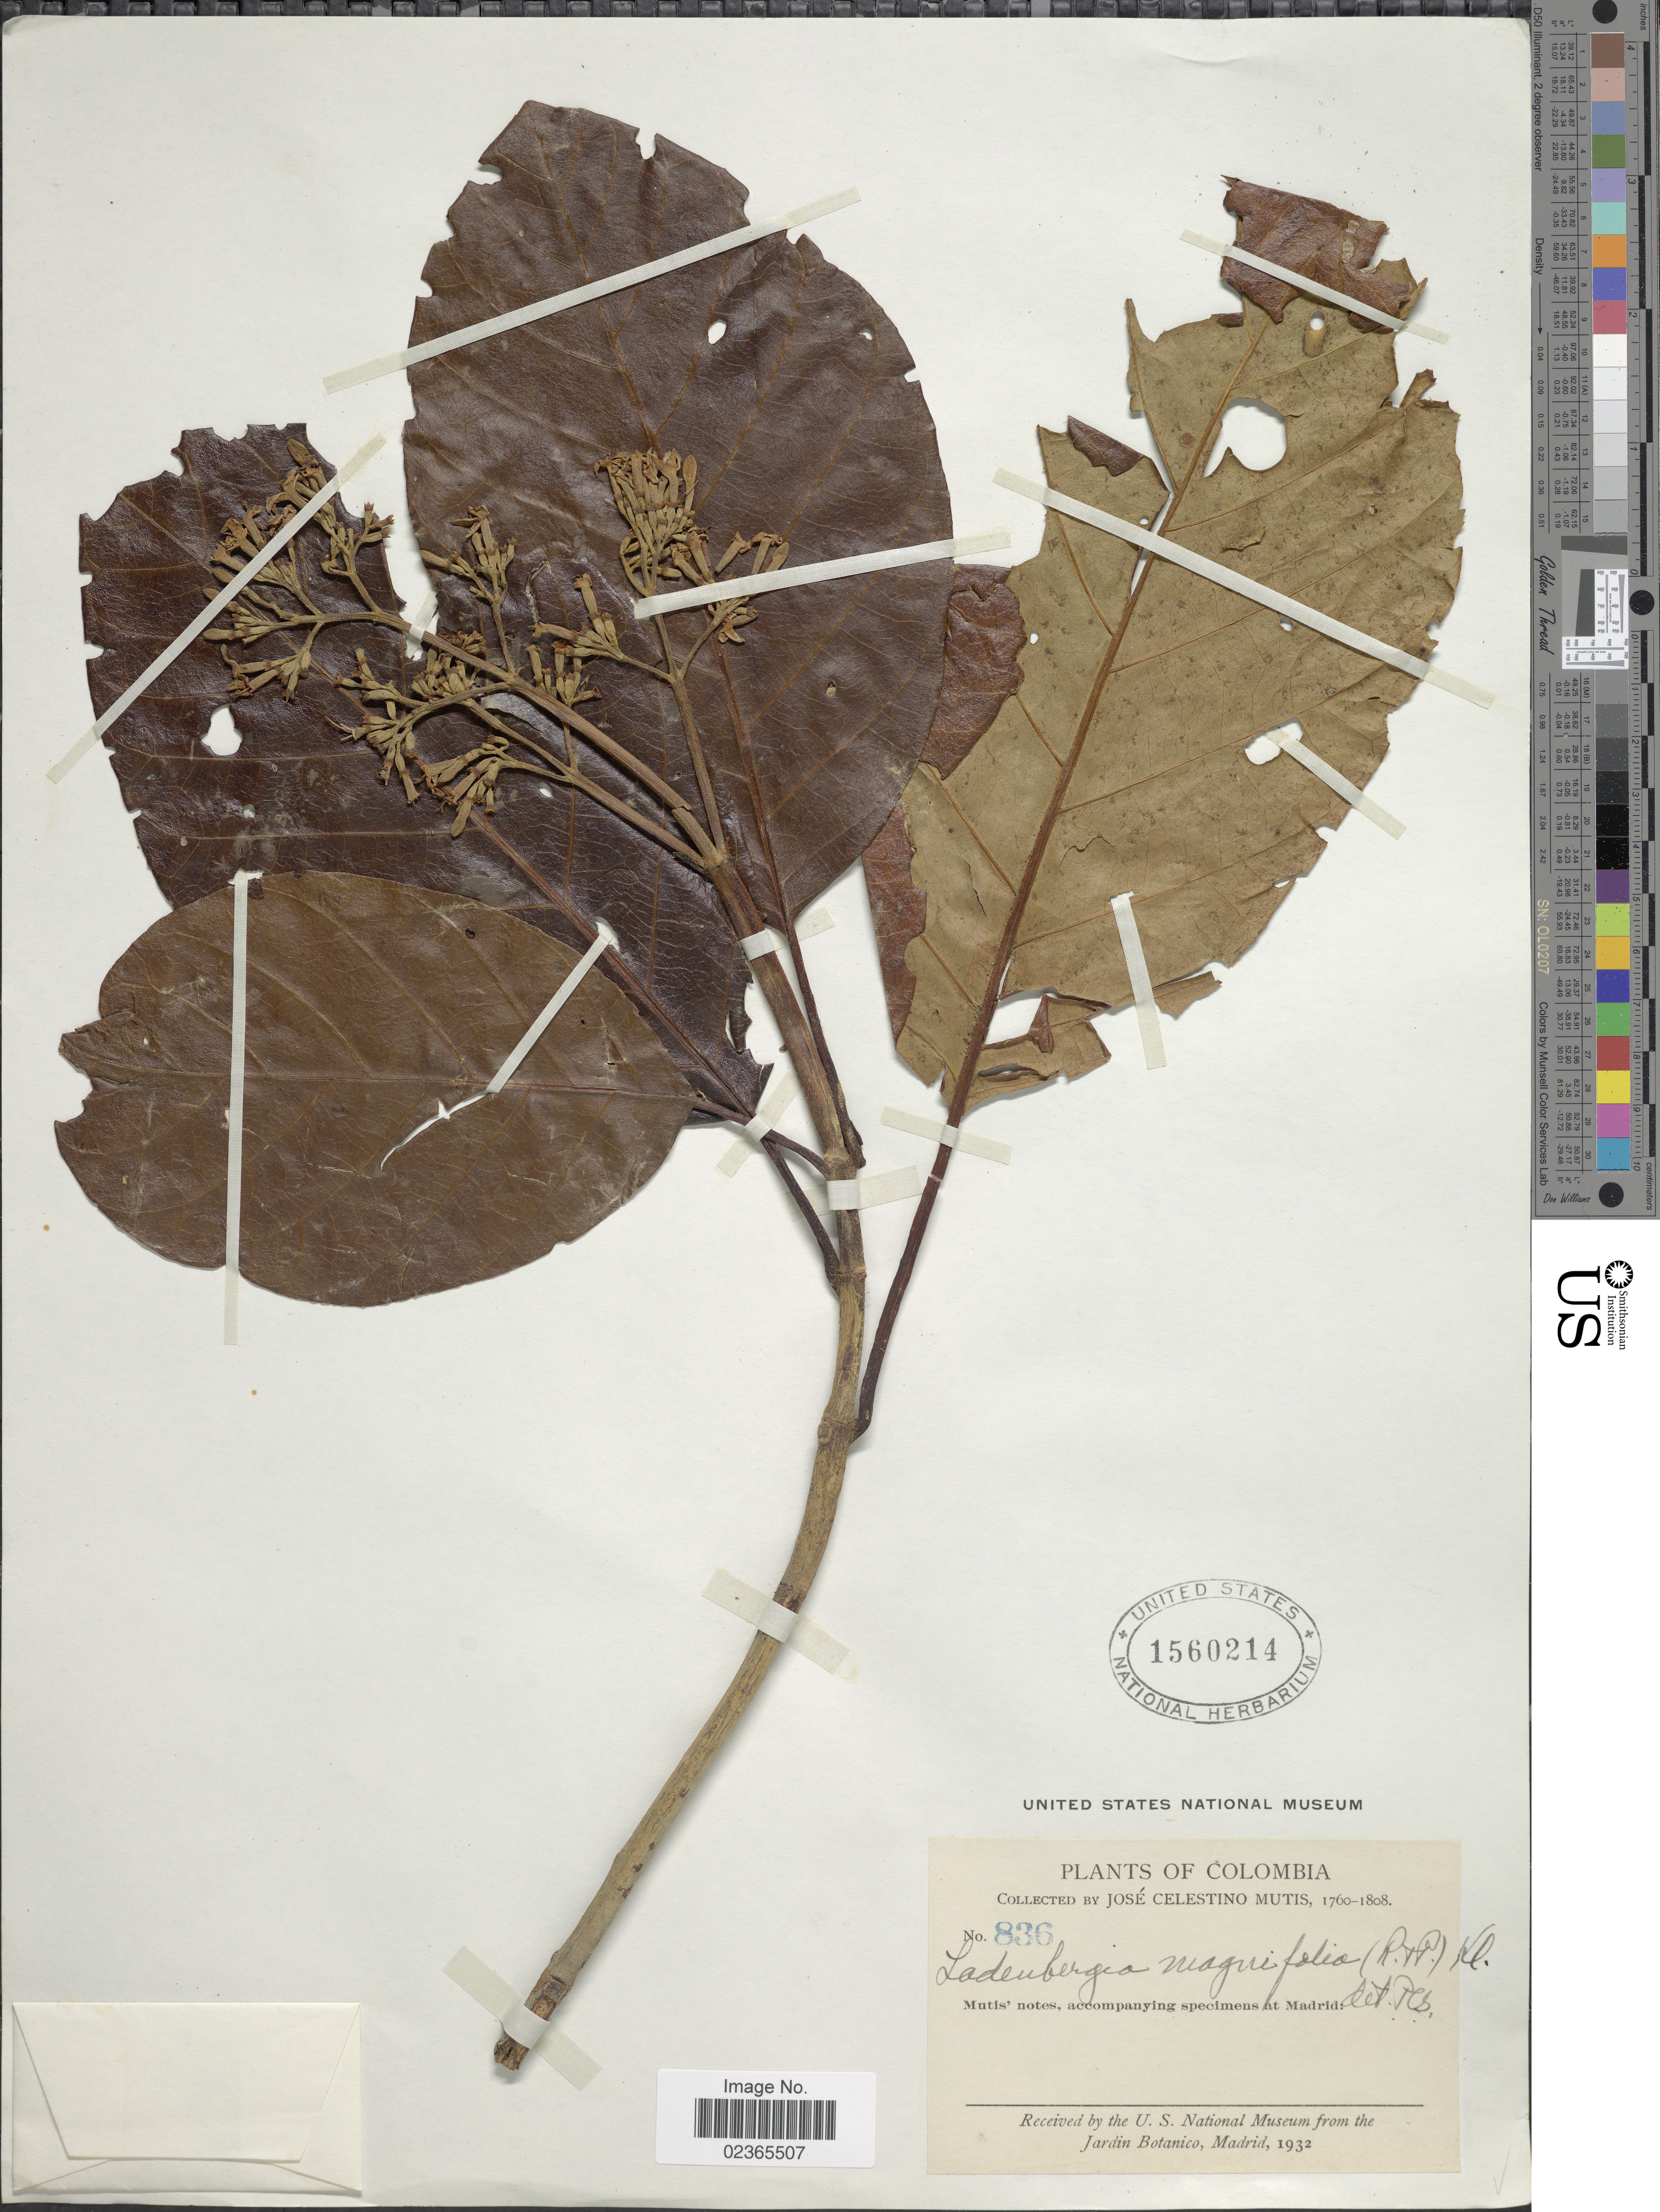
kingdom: Plantae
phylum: Tracheophyta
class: Magnoliopsida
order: Gentianales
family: Rubiaceae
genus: Ladenbergia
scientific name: Ladenbergia oblongifolia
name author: (Mutis) L. Andersson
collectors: J. C. B. Mutis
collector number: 836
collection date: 1760/1808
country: Colombia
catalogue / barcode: US 1560214